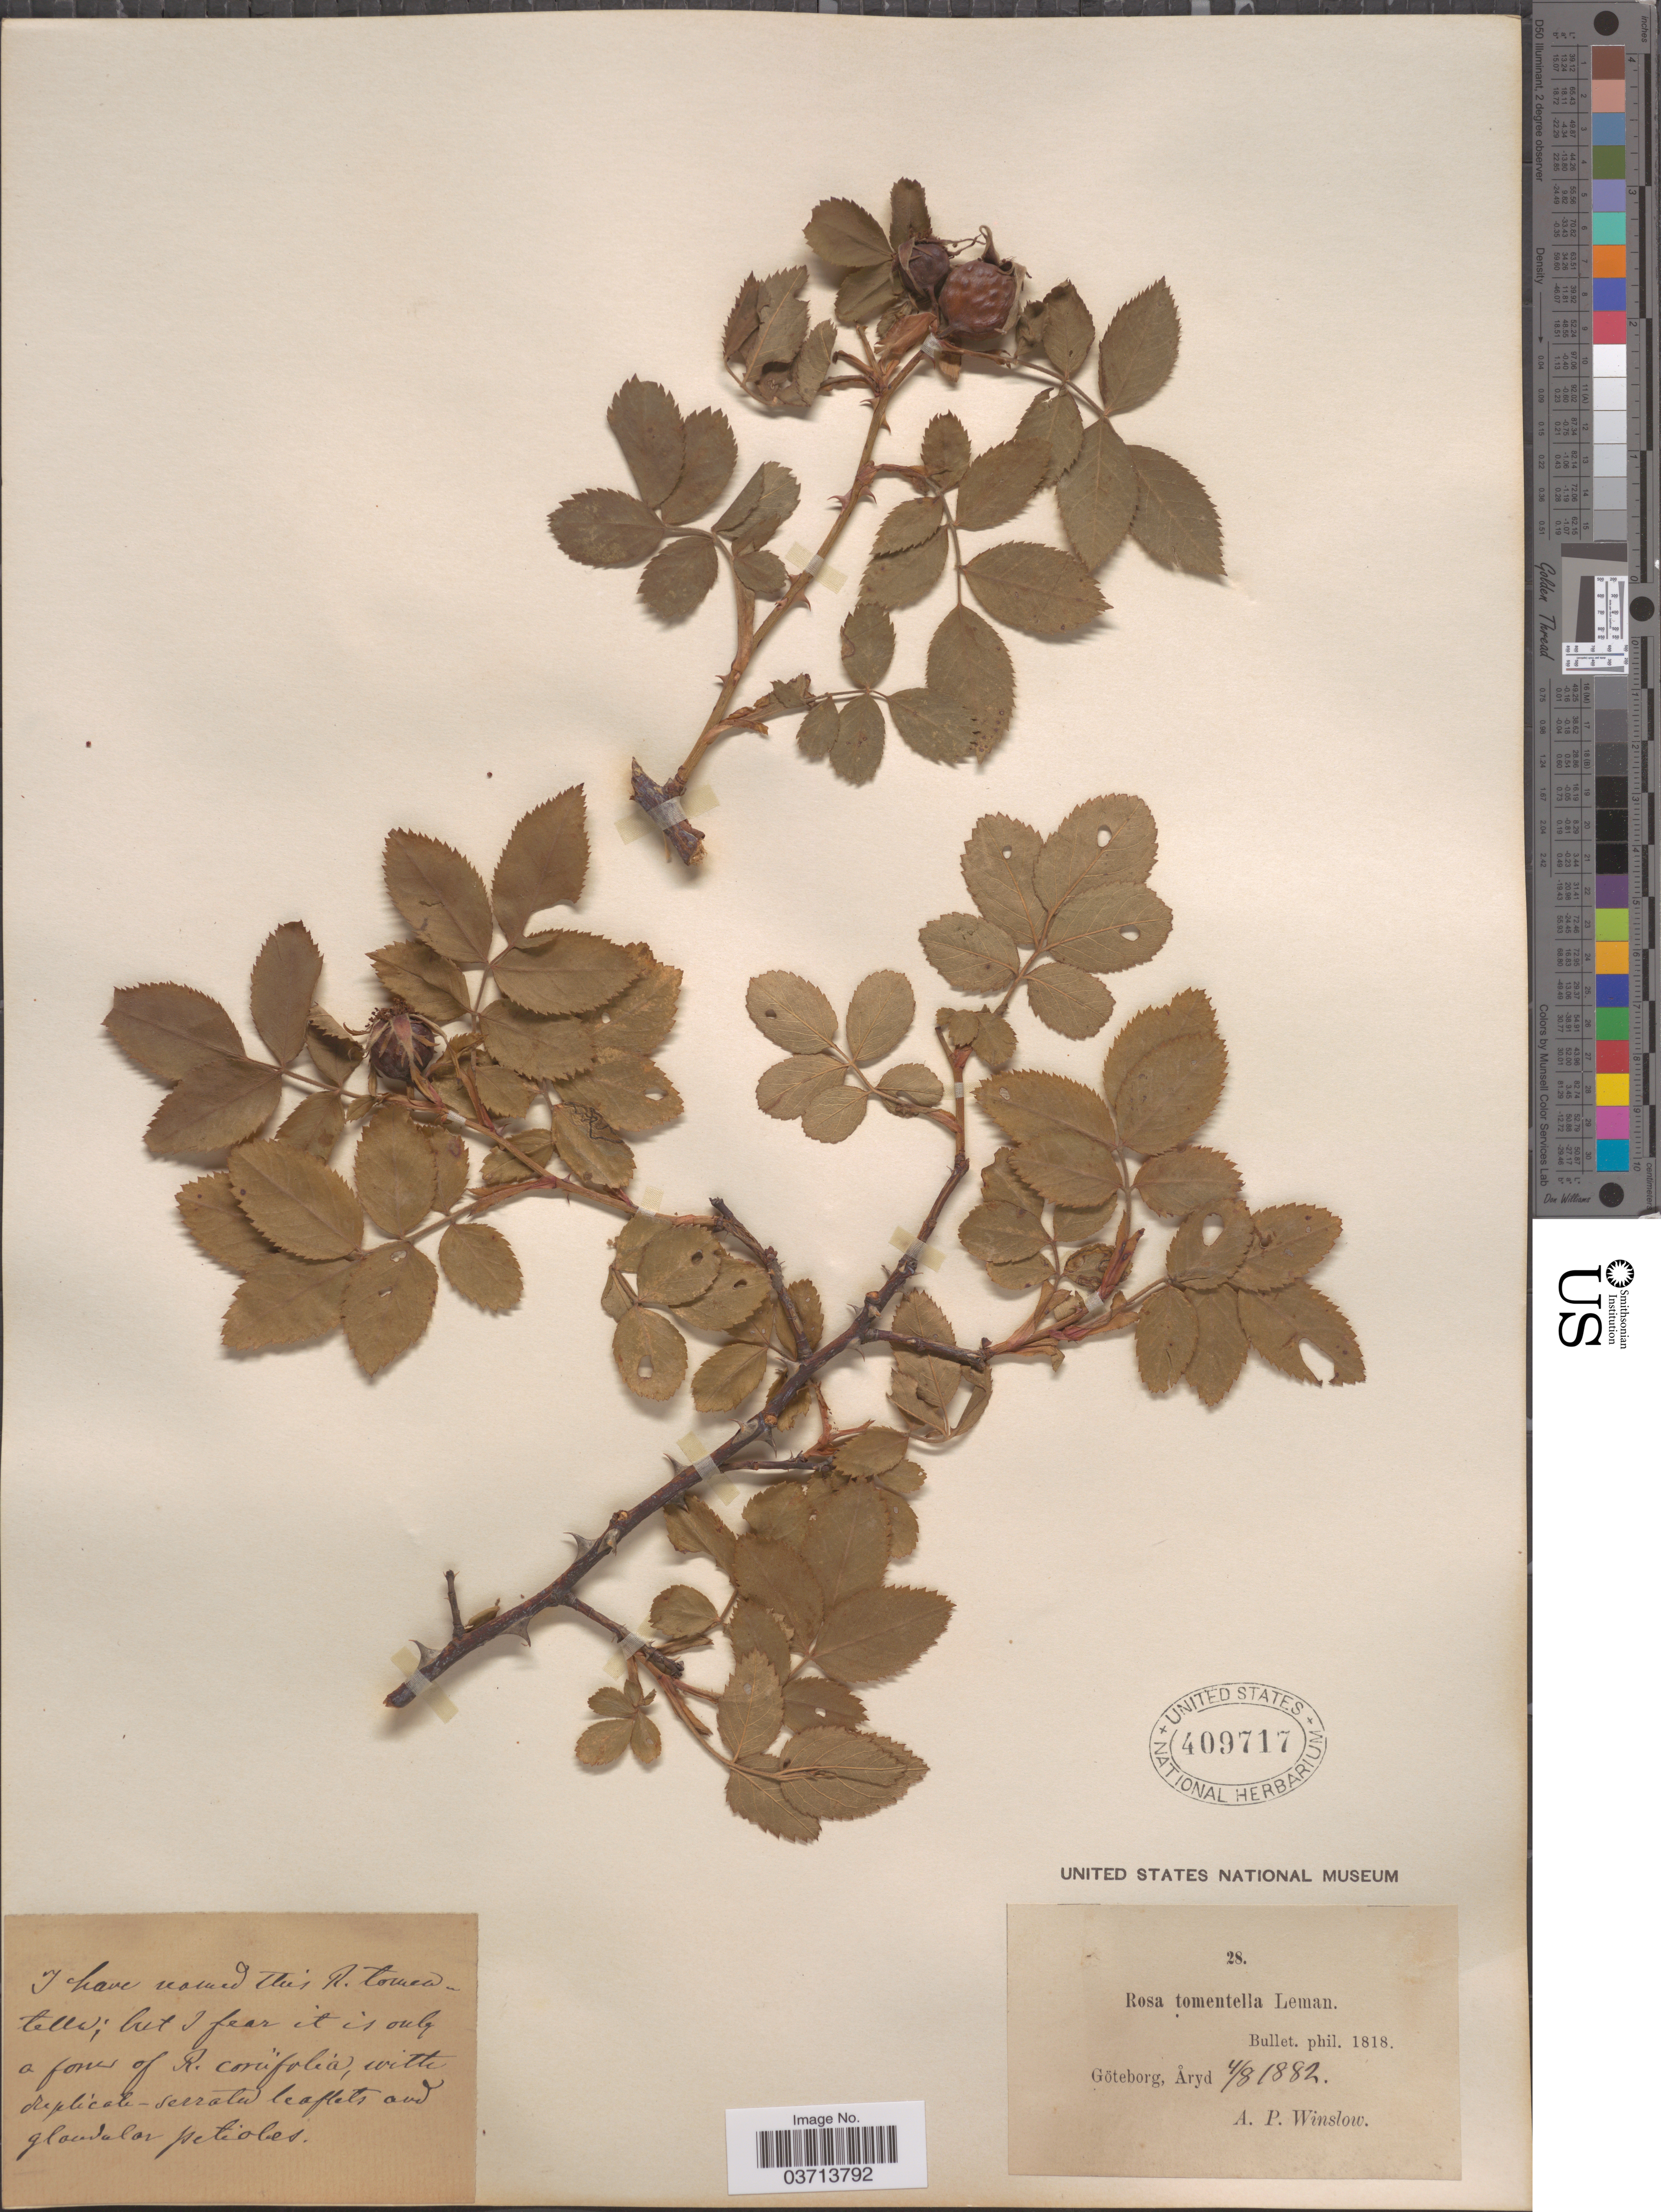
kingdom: Plantae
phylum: Tracheophyta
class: Magnoliopsida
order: Rosales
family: Rosaceae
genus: Rosa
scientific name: Rosa tomentella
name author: Léman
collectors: A. Winslow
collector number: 28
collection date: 1882-08-04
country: Sweden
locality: Göteborg, Åryd.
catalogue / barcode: US 409717